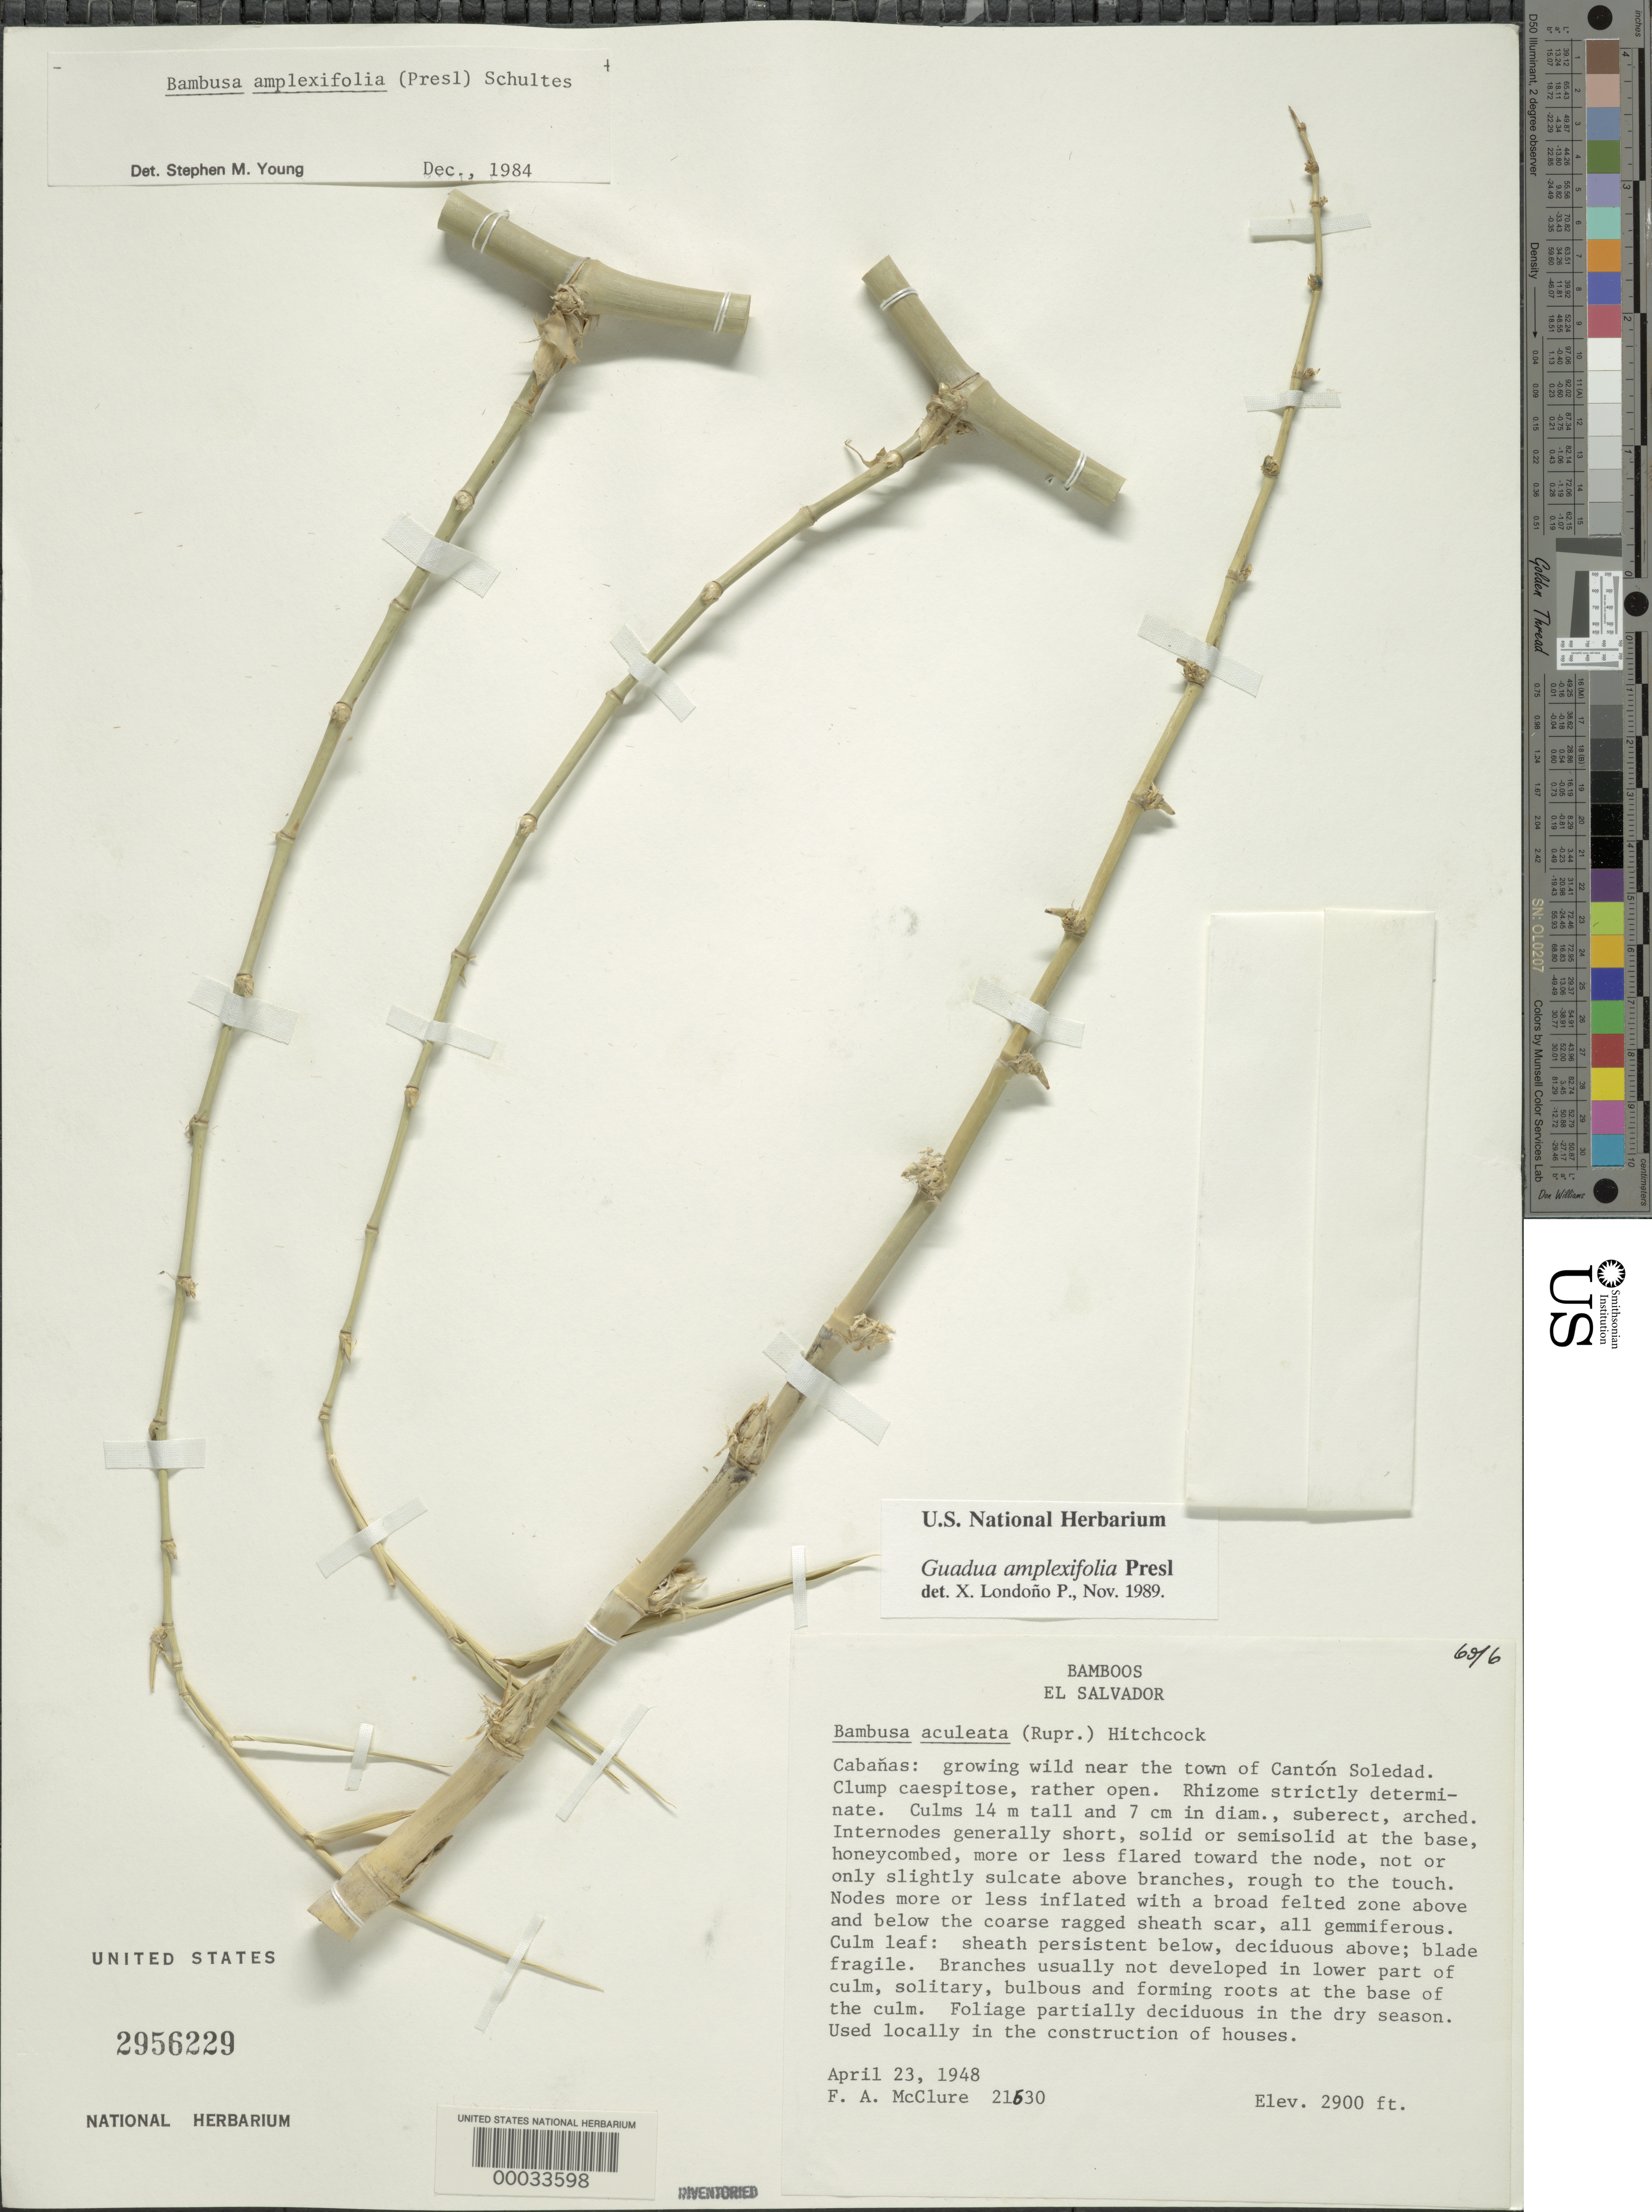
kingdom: Plantae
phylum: Tracheophyta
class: Liliopsida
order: Poales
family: Poaceae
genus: Guadua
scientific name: Guadua amplexifolia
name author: J. Presl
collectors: F. A. McClure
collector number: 21630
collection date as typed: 23 Apr 1948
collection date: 1948-04-23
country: El Salvador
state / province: Cabañas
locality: Canton soledad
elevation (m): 885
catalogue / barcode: US 2956229